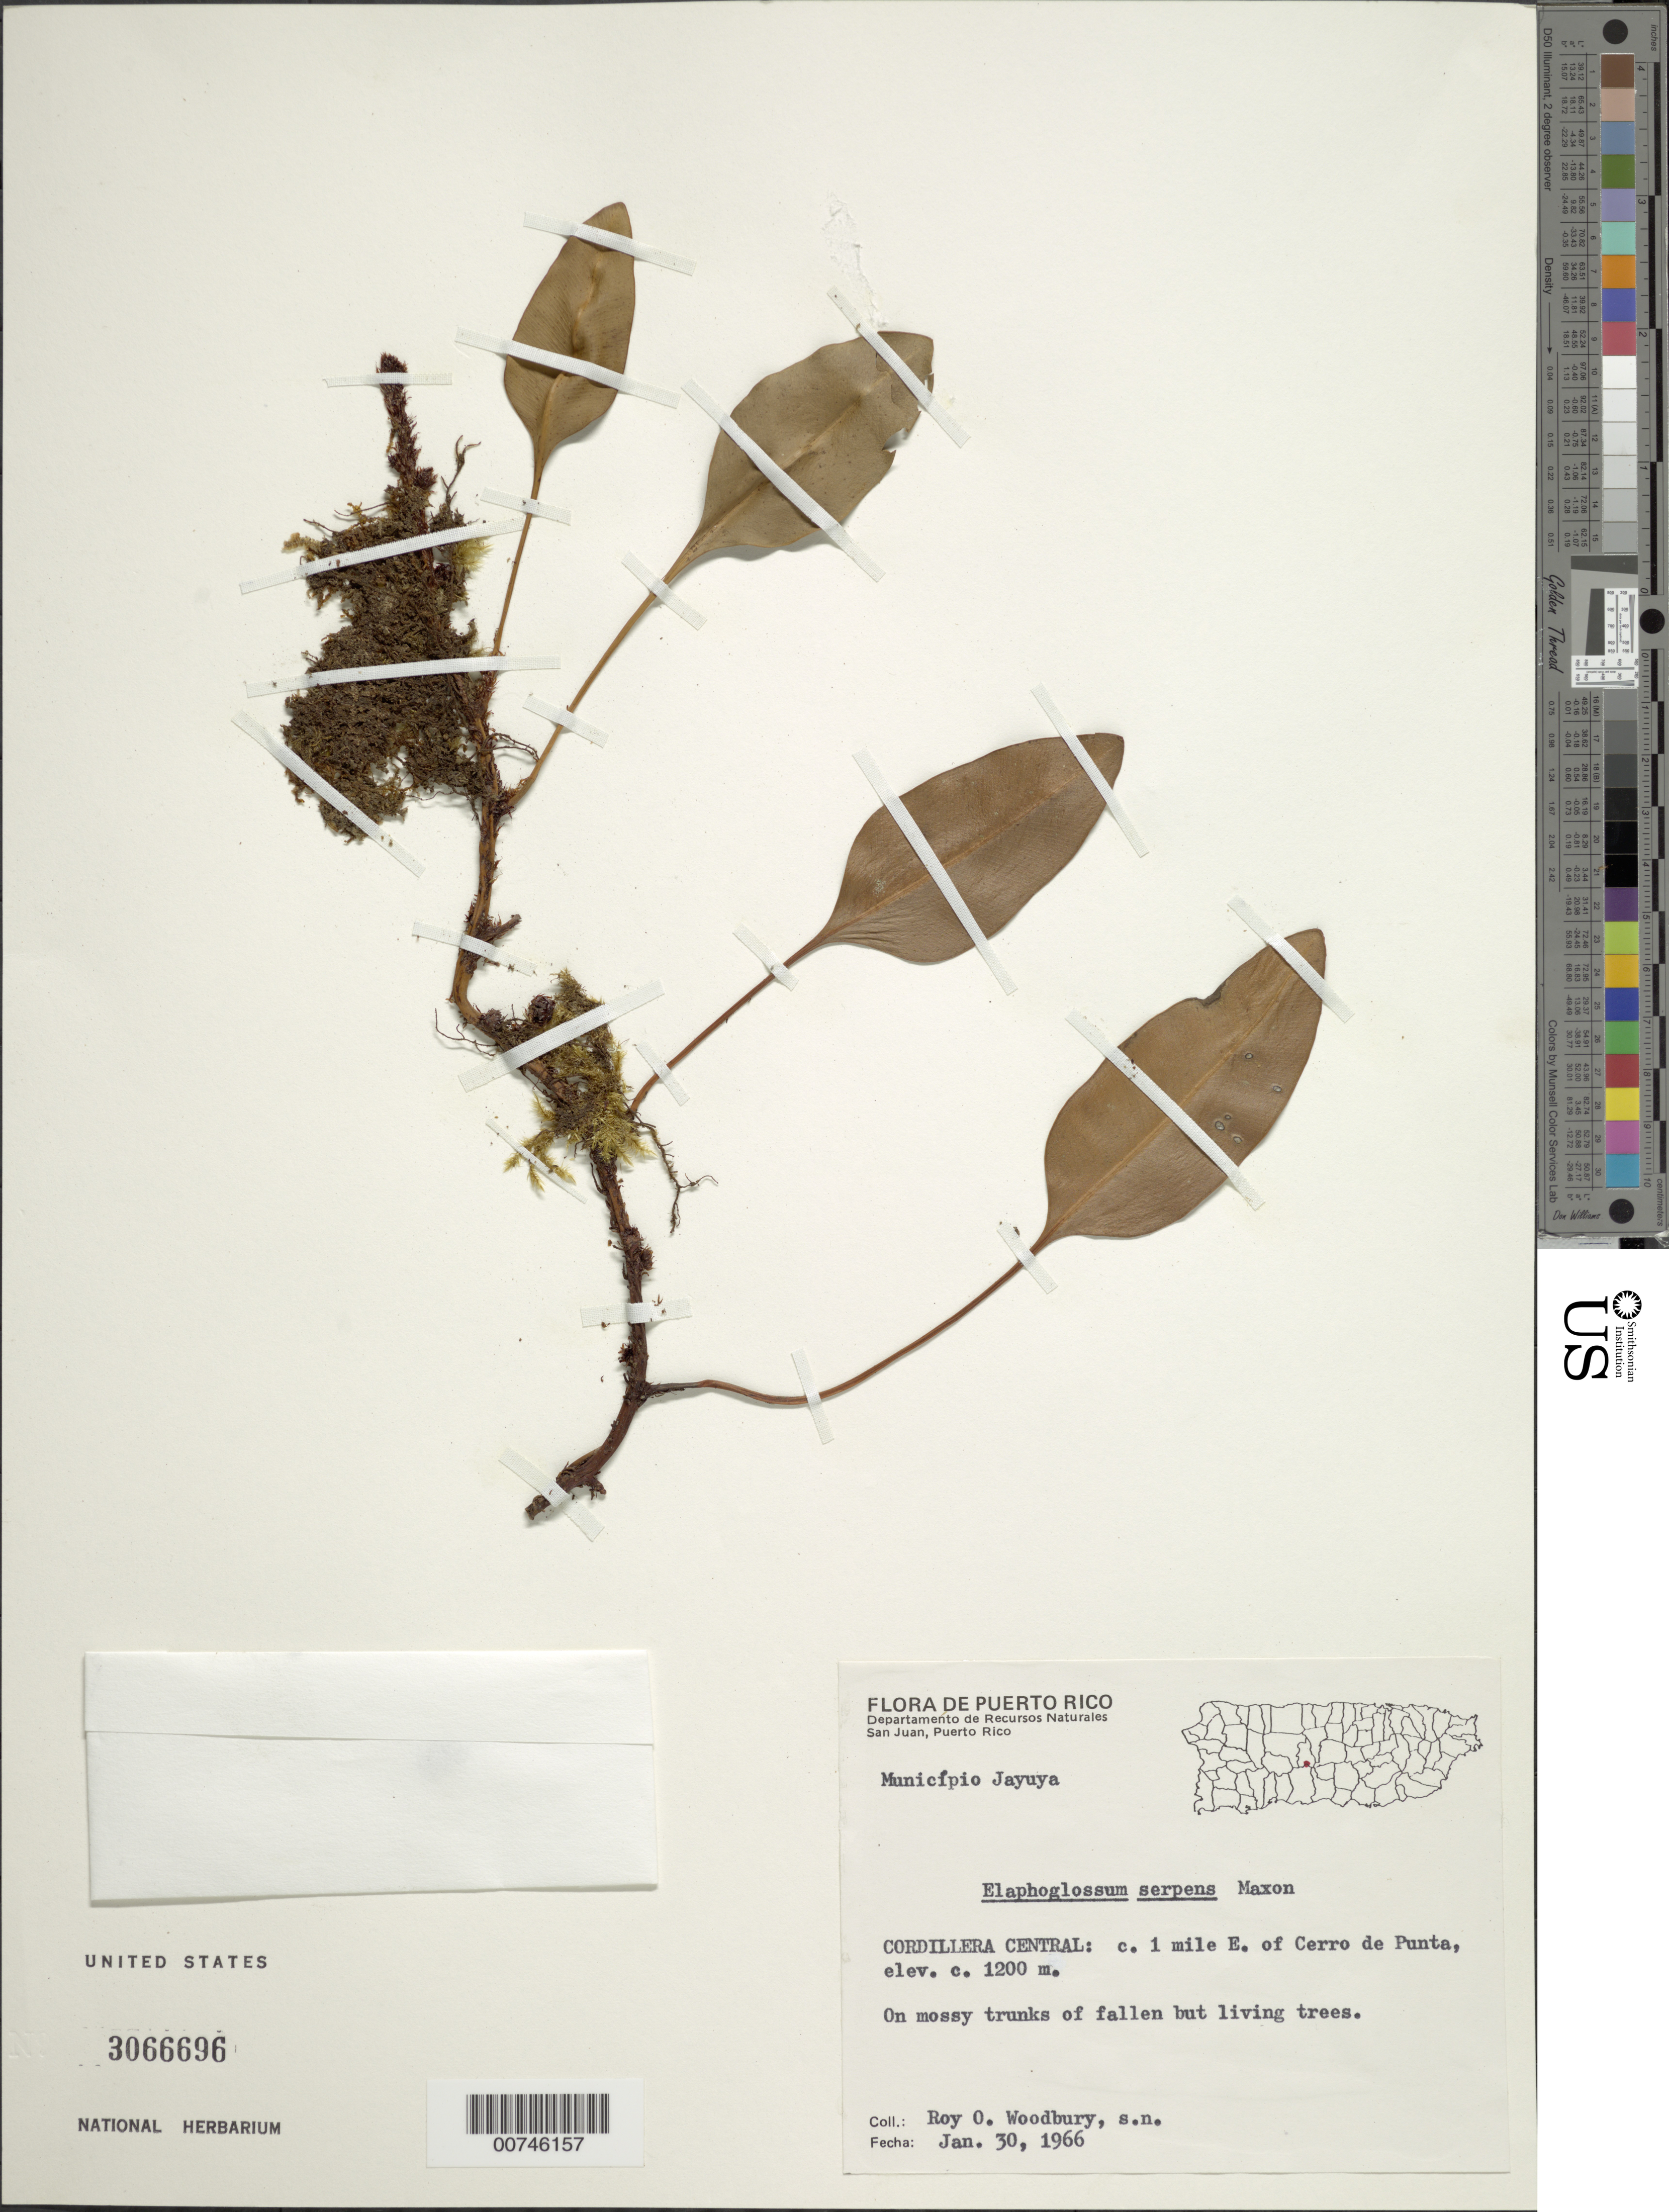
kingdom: Plantae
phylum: Tracheophyta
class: Polypodiopsida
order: Polypodiales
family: Dryopteridaceae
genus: Elaphoglossum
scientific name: Elaphoglossum serpens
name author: Maxon & C.V. Morton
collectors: R. O. Woodbury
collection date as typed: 30 Jan 1966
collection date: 1966-01-30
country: Puerto Rico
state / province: Jayuya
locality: Cordillera Central: c. 1 mile E of Cerro de Punta, Municipio Jayuya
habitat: On mossy trunks of fallen but living trees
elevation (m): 1200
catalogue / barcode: US 3066696